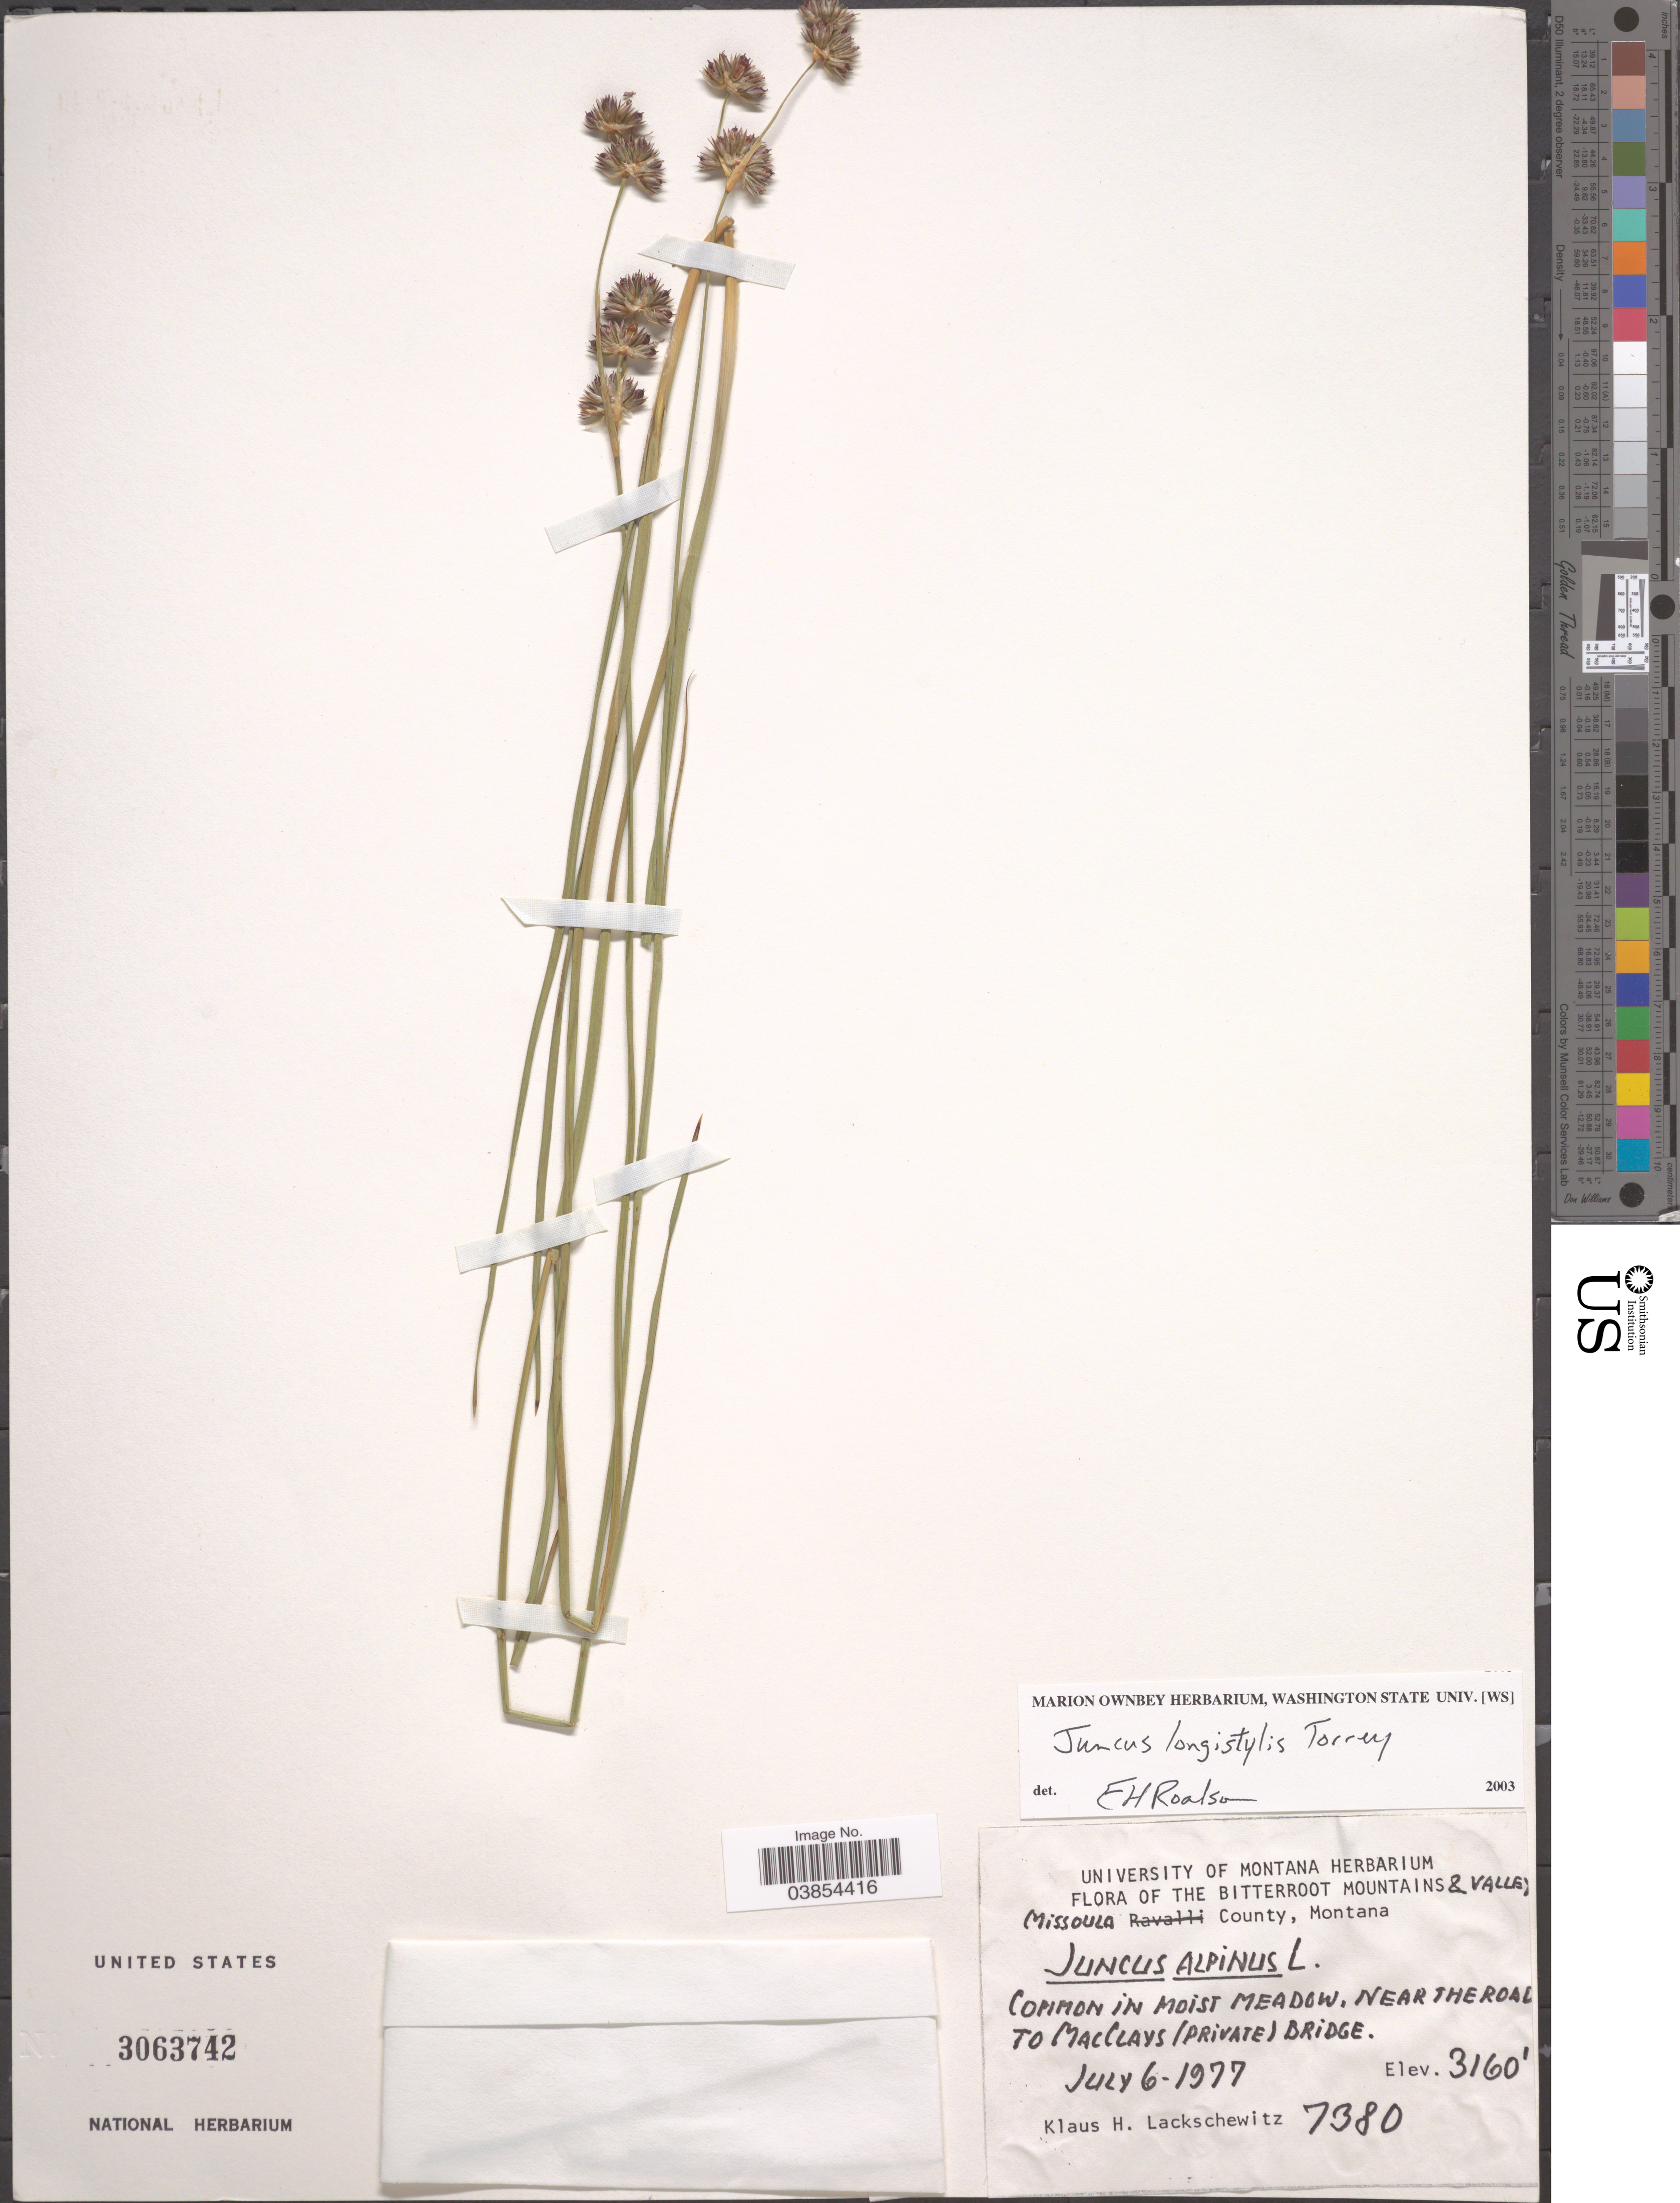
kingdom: Plantae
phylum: Tracheophyta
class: Liliopsida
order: Poales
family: Juncaceae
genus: Juncus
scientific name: Juncus longistylis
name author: Torr.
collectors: K. Lackschewitz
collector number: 7380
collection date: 1977-07-06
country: United States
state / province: Montana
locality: Bitterroot Mountains & Valley Missoula County. In moist meadow, near the road to macClays (Private) Bridge.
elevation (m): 963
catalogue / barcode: US 3063742